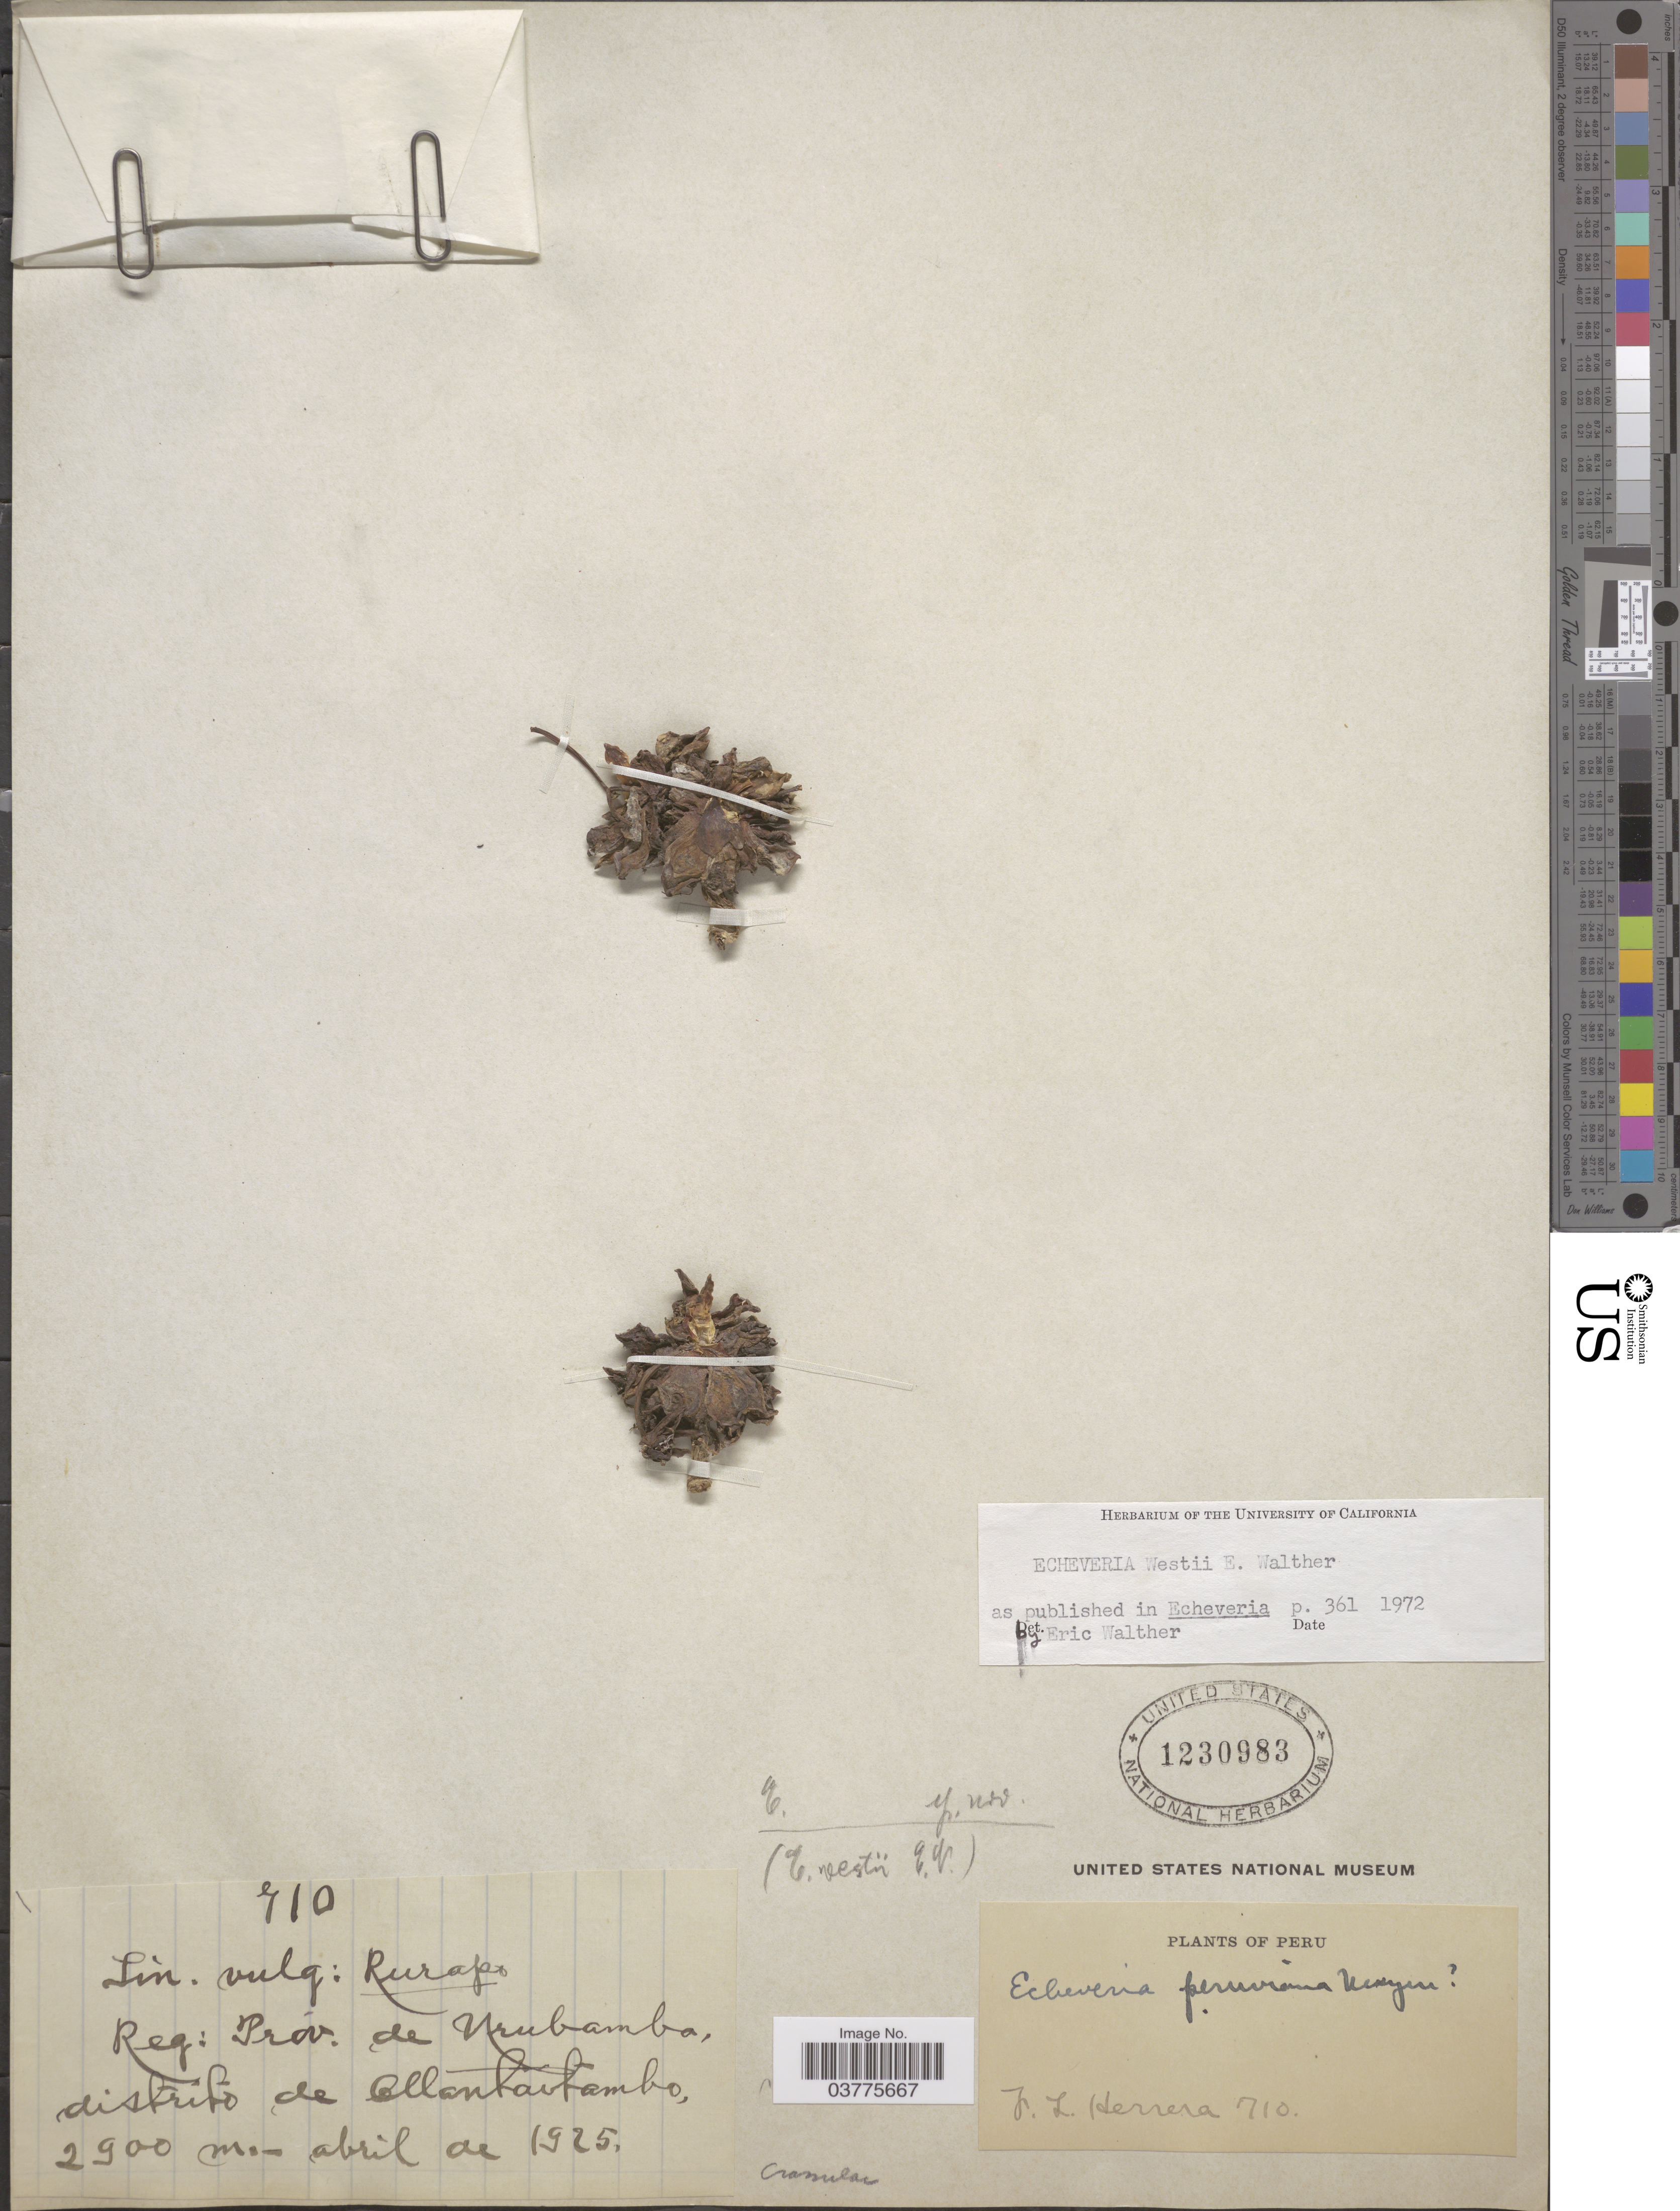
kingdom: Plantae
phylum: Tracheophyta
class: Magnoliopsida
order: Saxifragales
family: Crassulaceae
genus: Echeveria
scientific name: Echeveria westii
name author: E. Walther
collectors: J. L. Herrera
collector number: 710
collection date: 1925-04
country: Peru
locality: Reg: Prov. de Nenbamba, distrito de Altanbaibambo.*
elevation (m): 2900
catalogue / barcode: US 1230983